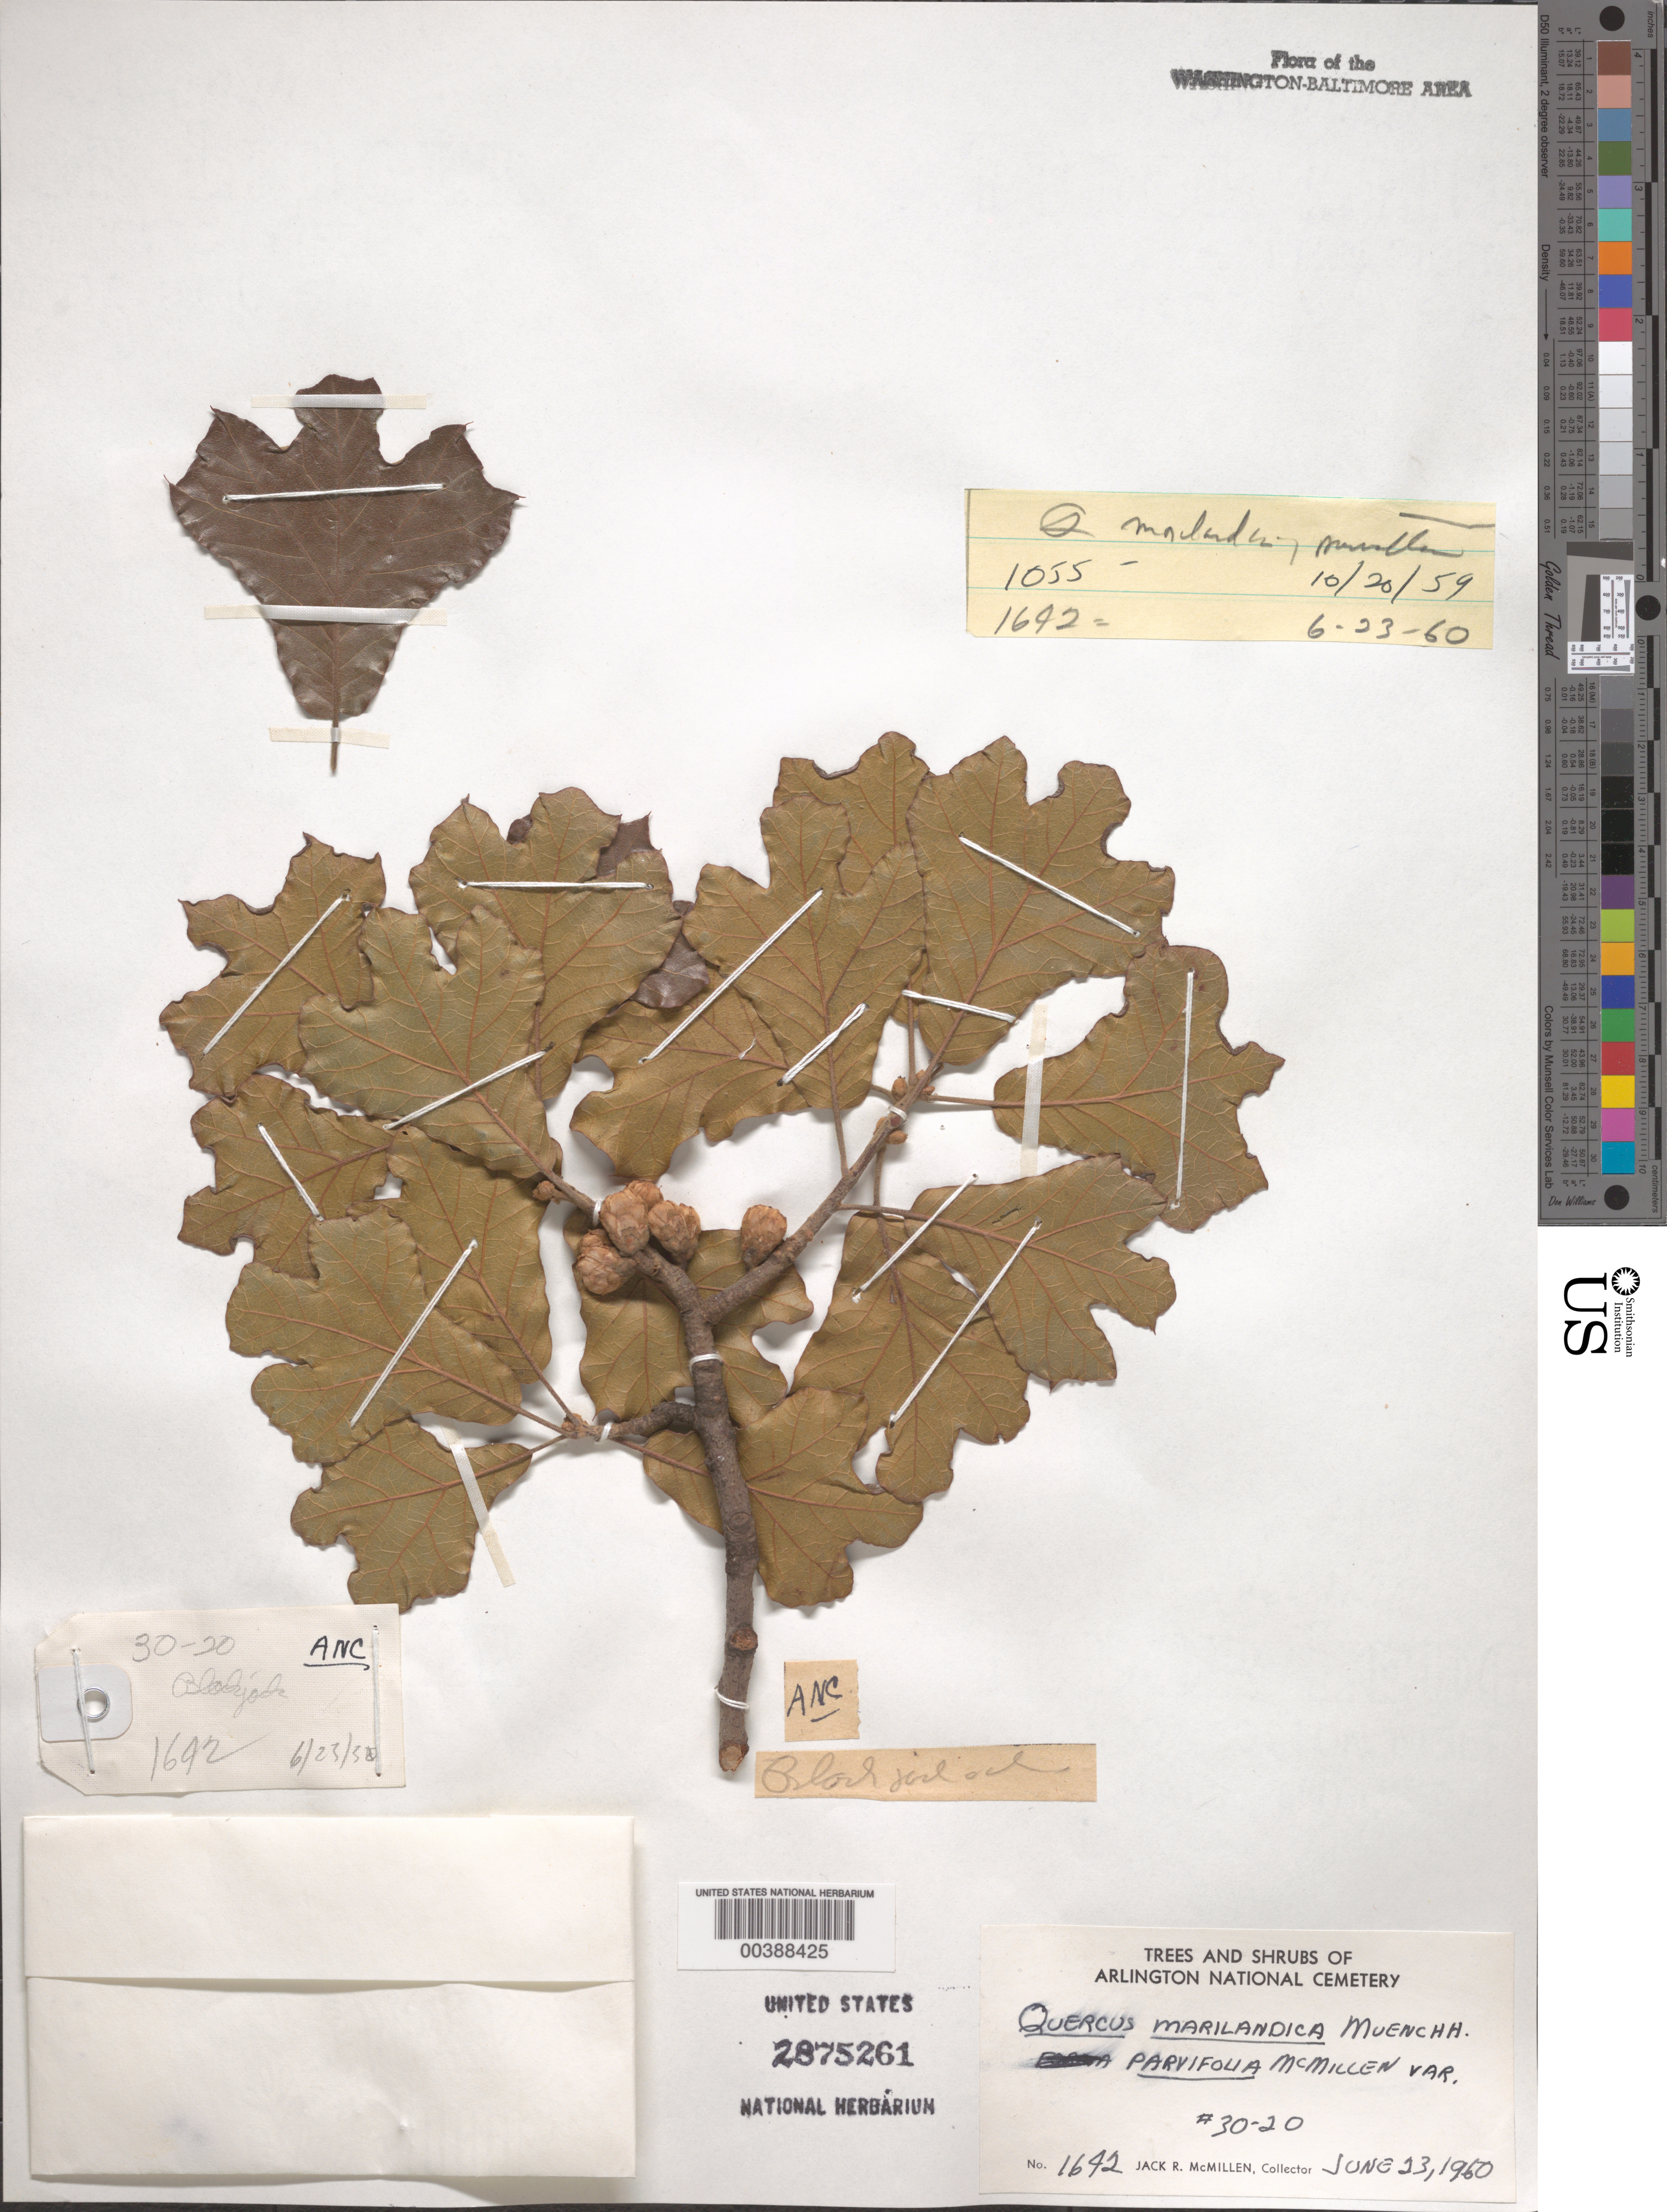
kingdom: Plantae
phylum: Tracheophyta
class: Magnoliopsida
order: Fagales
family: Fagaceae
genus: Quercus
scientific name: Quercus marilandica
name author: (L.) Münchh.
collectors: J. McMillen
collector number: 1642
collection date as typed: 23 Jun 1960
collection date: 1960-06-23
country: United States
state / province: Virginia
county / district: Arlington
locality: Arlington National Cemetery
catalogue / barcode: US 2875261